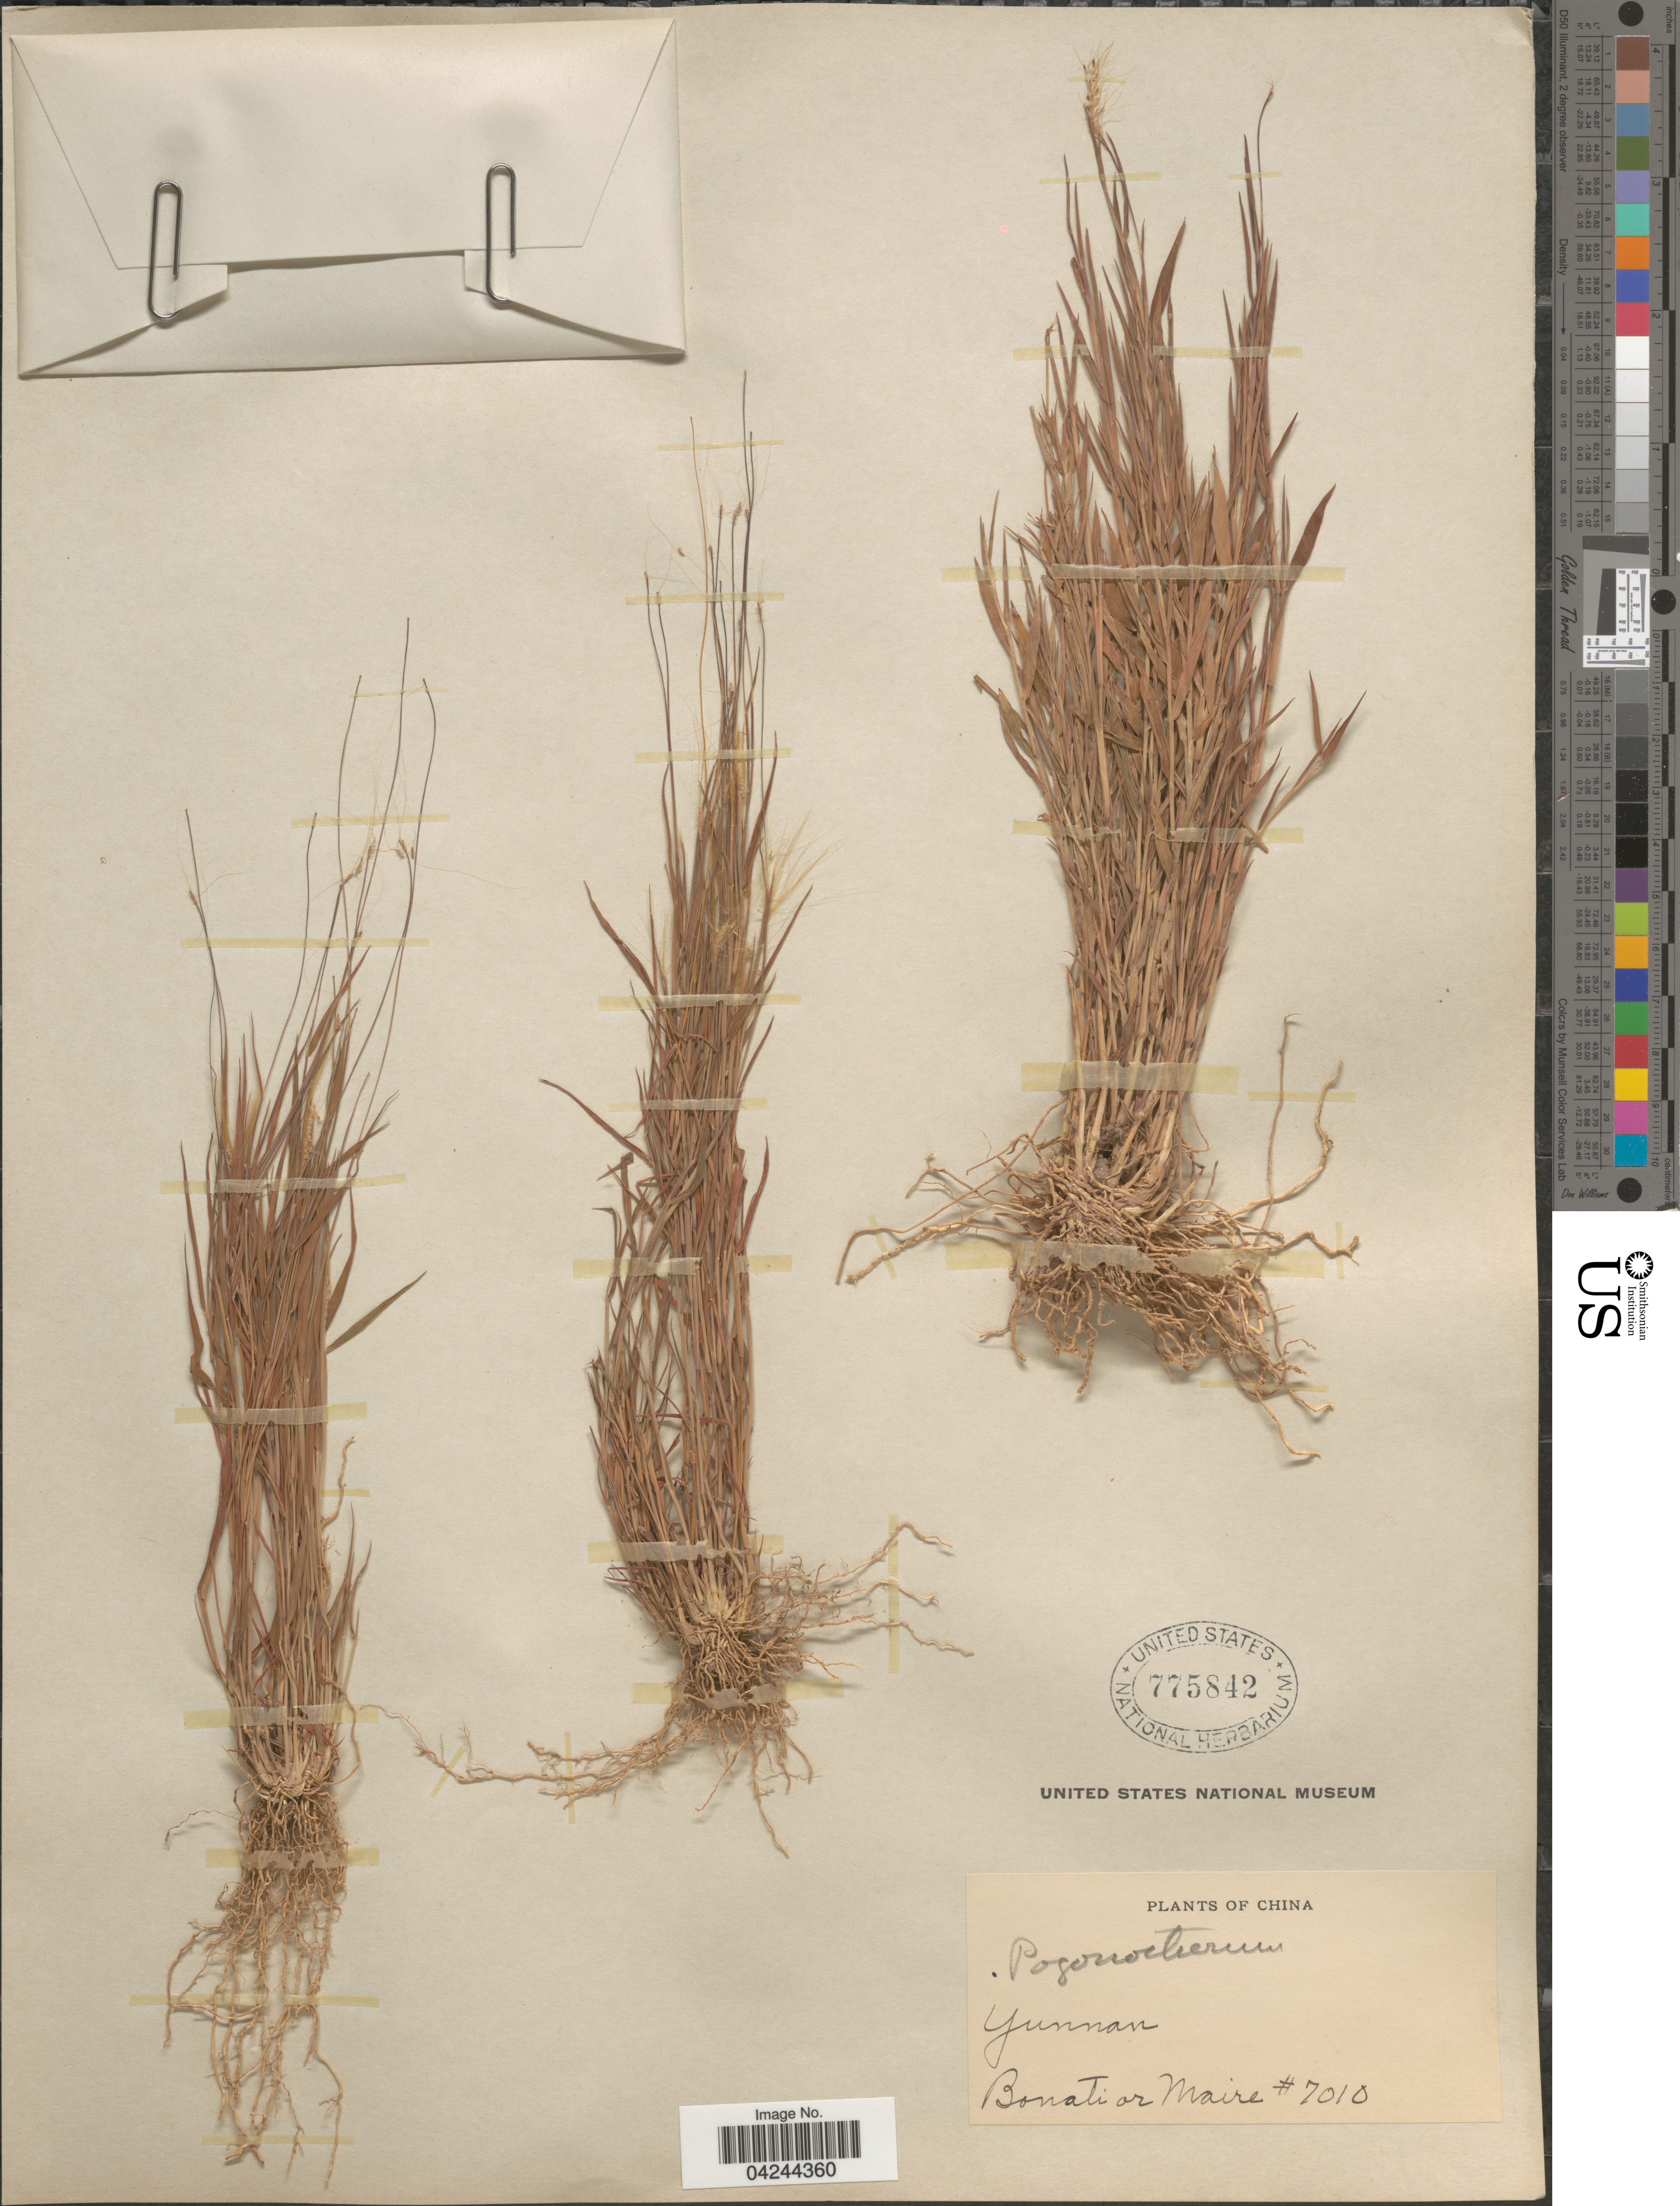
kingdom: Plantae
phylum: Tracheophyta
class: Liliopsida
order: Poales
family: Poaceae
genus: Pogonatherum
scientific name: Pogonatherum crinitum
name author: (Thunb.) Kunth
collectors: -. Bonati & Maire, --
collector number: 7010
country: China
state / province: Yunnan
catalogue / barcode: US 775842